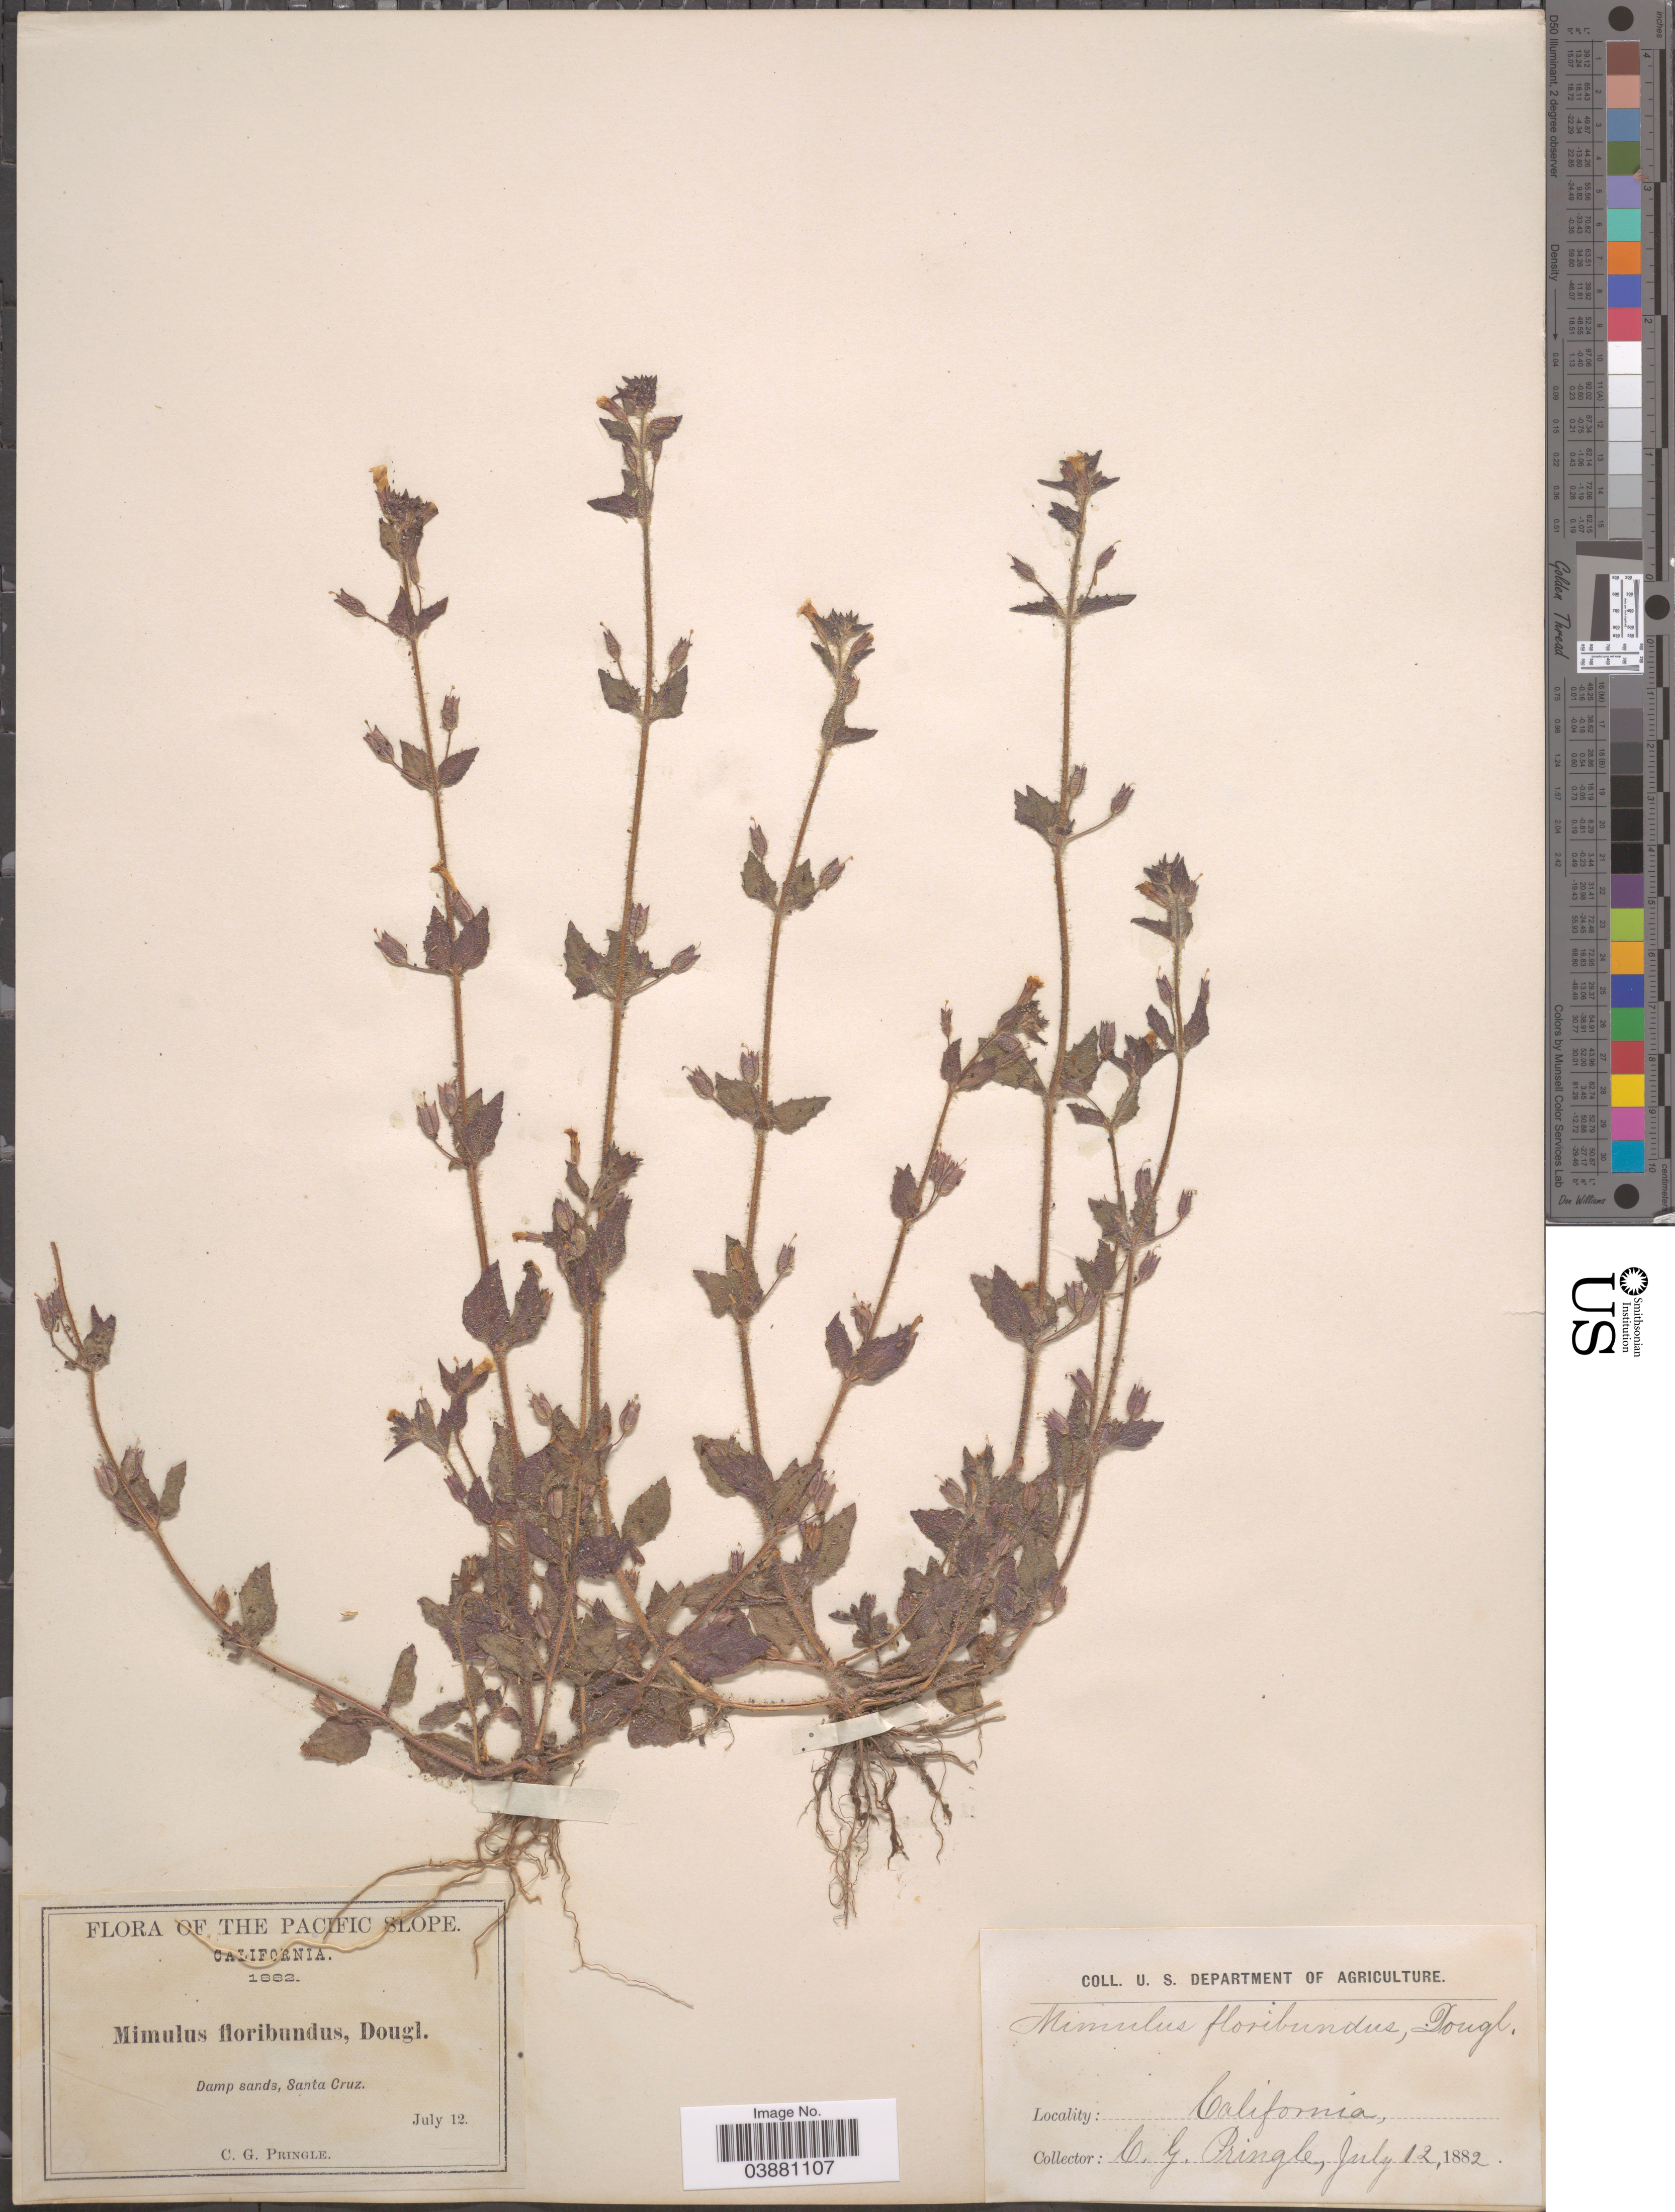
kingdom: Plantae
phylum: Tracheophyta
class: Magnoliopsida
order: Lamiales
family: Phrymaceae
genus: Mimulus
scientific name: Mimulus floribundus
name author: Douglas ex Lindl.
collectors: C. G. Pringle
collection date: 1882-07-12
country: United States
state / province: California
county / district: Santa Cruz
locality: The Pacific Slope. Santa Cruz.